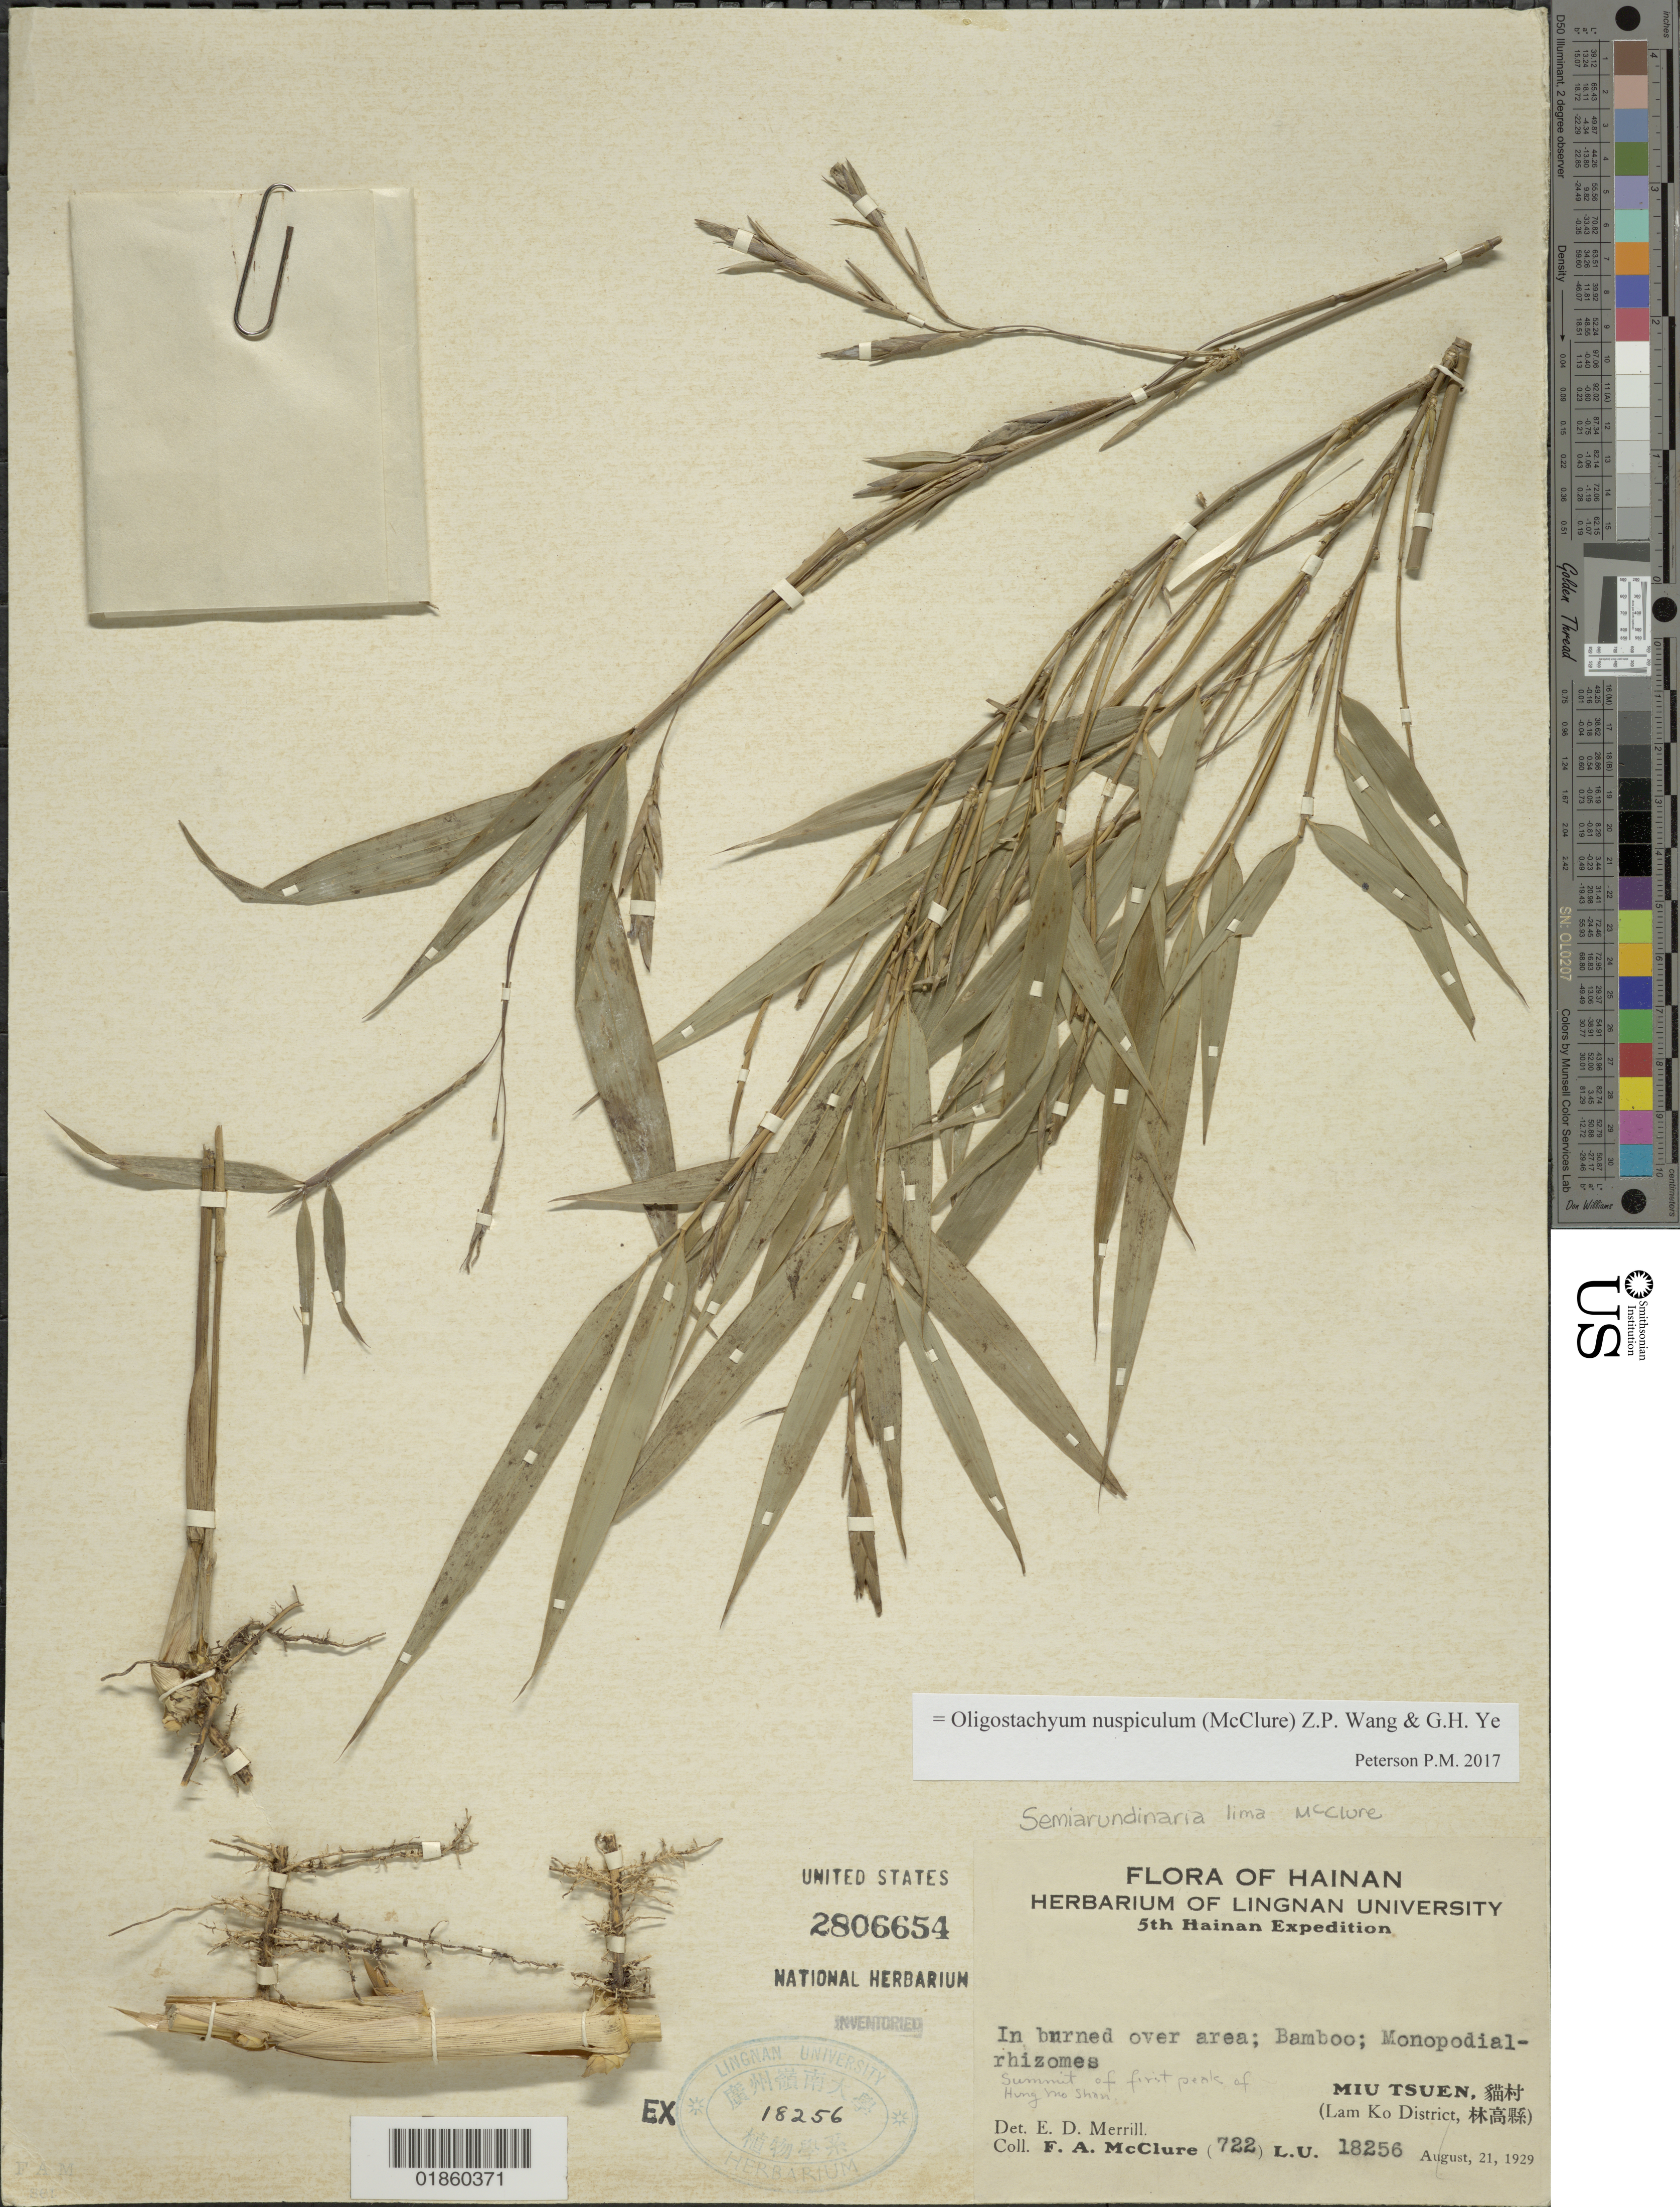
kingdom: Plantae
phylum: Tracheophyta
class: Liliopsida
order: Poales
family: Poaceae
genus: Oligostachyum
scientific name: Oligostachyum nuspiculum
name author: (McClure) Z.P. Wang & G.H. Ye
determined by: Poaceae Reorganization Project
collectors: F. A. McClure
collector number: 722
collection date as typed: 21 Aug 1929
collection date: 1929-08-21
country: China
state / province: Hainan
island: Hainan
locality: Miu tsuen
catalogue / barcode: US 2806654